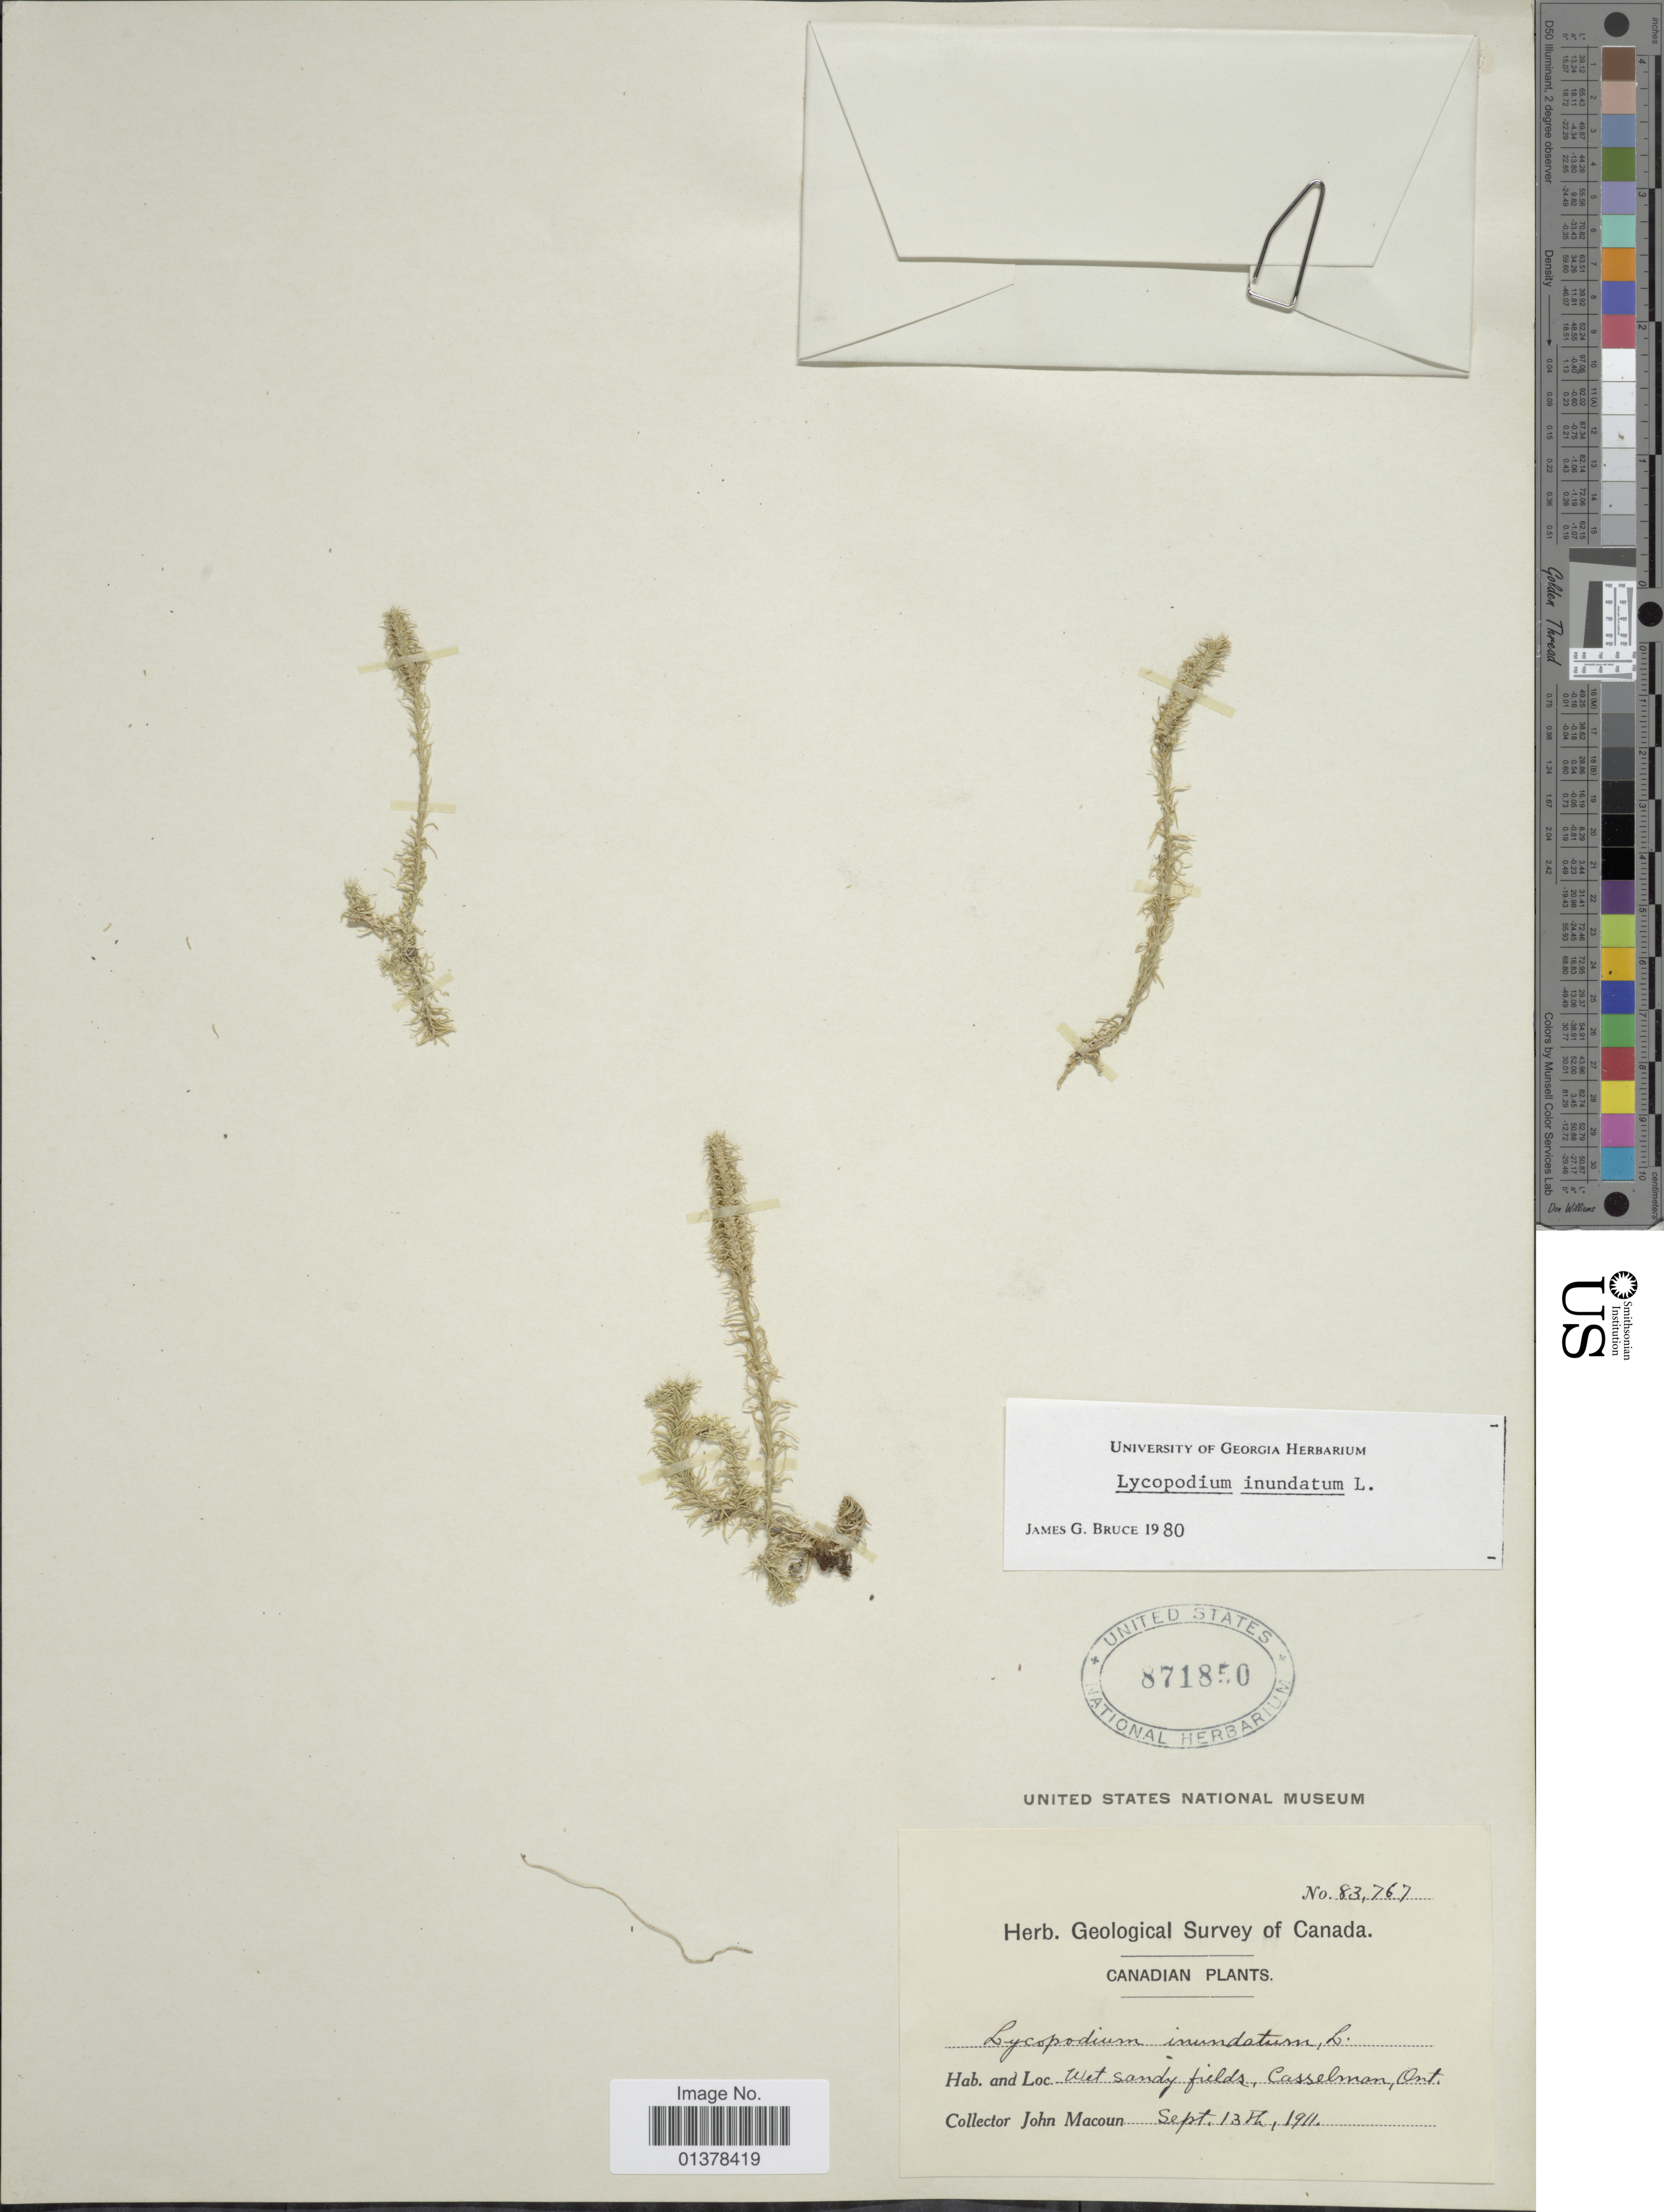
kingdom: Plantae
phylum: Tracheophyta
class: Lycopodiopsida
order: Lycopodiales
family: Lycopodiaceae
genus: Lycopodiella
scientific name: Lycopodiella inundata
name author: (L.) Holub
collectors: J. Macoun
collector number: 83767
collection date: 1911-09-13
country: Canada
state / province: Ontario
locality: Wet sandy fields, casselmon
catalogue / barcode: US 871850